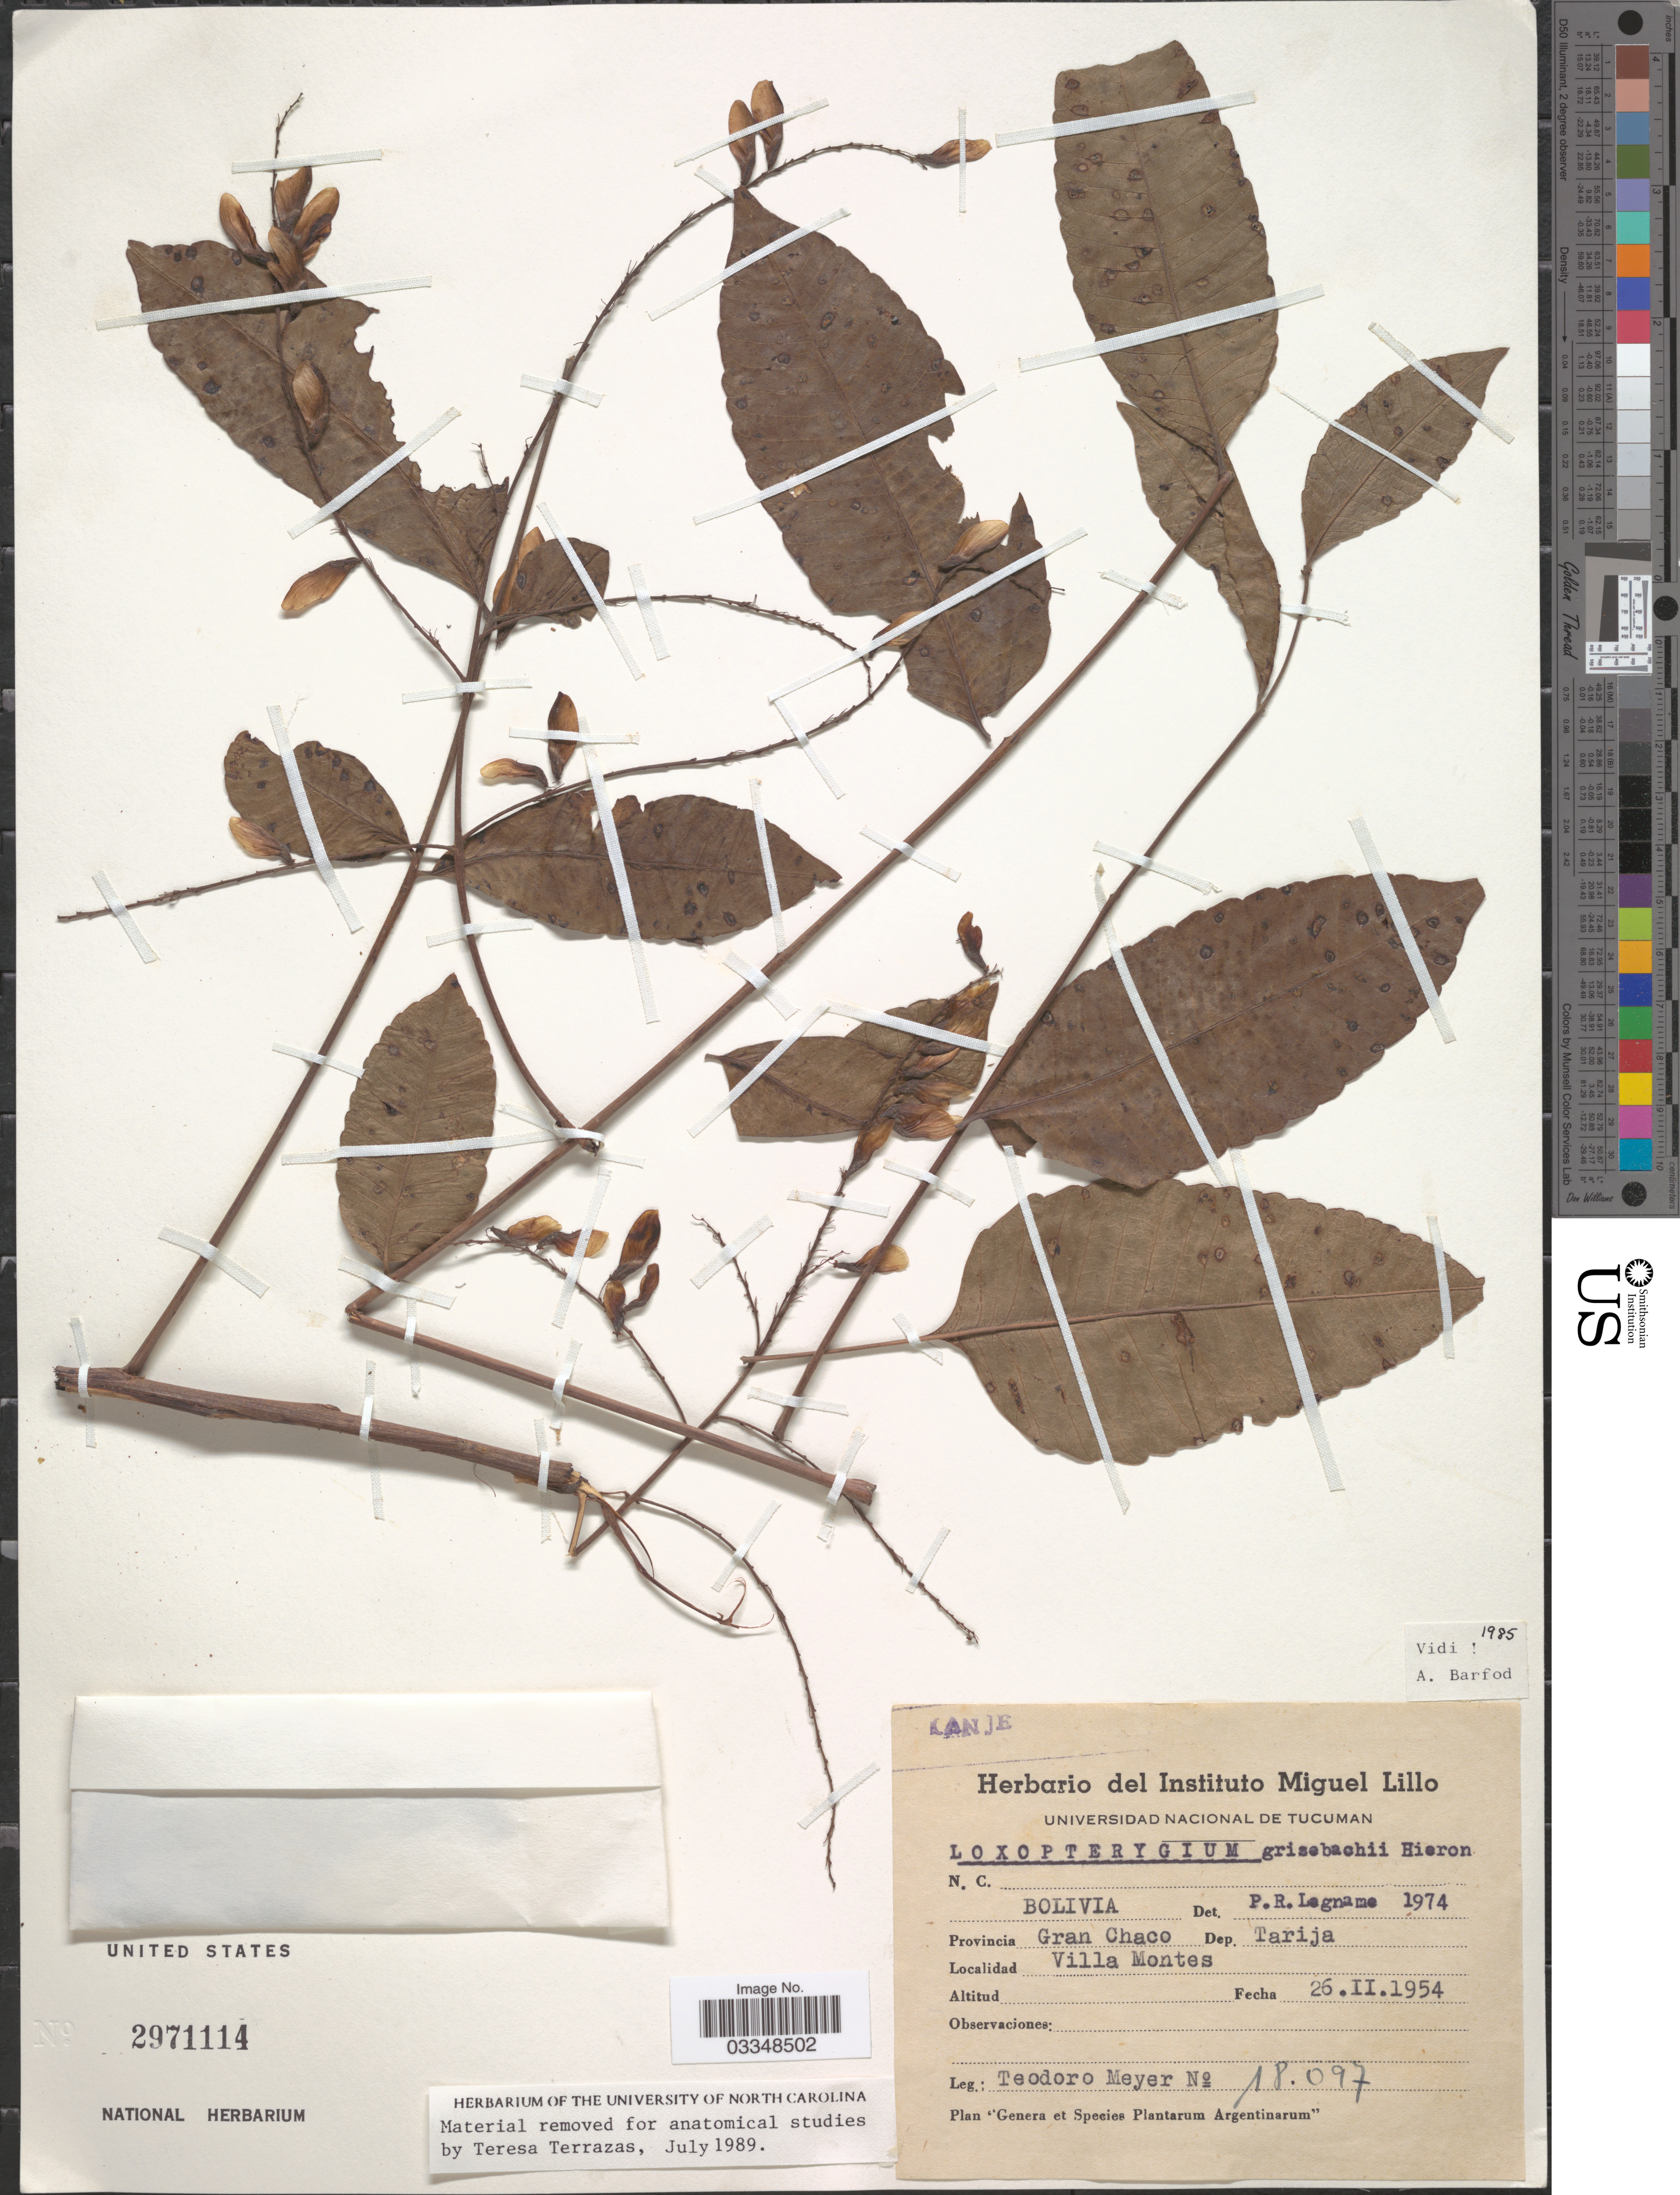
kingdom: Plantae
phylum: Tracheophyta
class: Magnoliopsida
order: Sapindales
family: Anacardiaceae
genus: Loxopterygium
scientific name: Loxopterygium grisebachii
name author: Hieron. & Lorentz ex Griseb.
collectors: T. Meyer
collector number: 18097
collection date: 1954-02-26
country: Bolivia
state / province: Tarija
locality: Provincia Gran Chaco. Dep. Tarija, Villa Montes.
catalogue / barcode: US 2971114